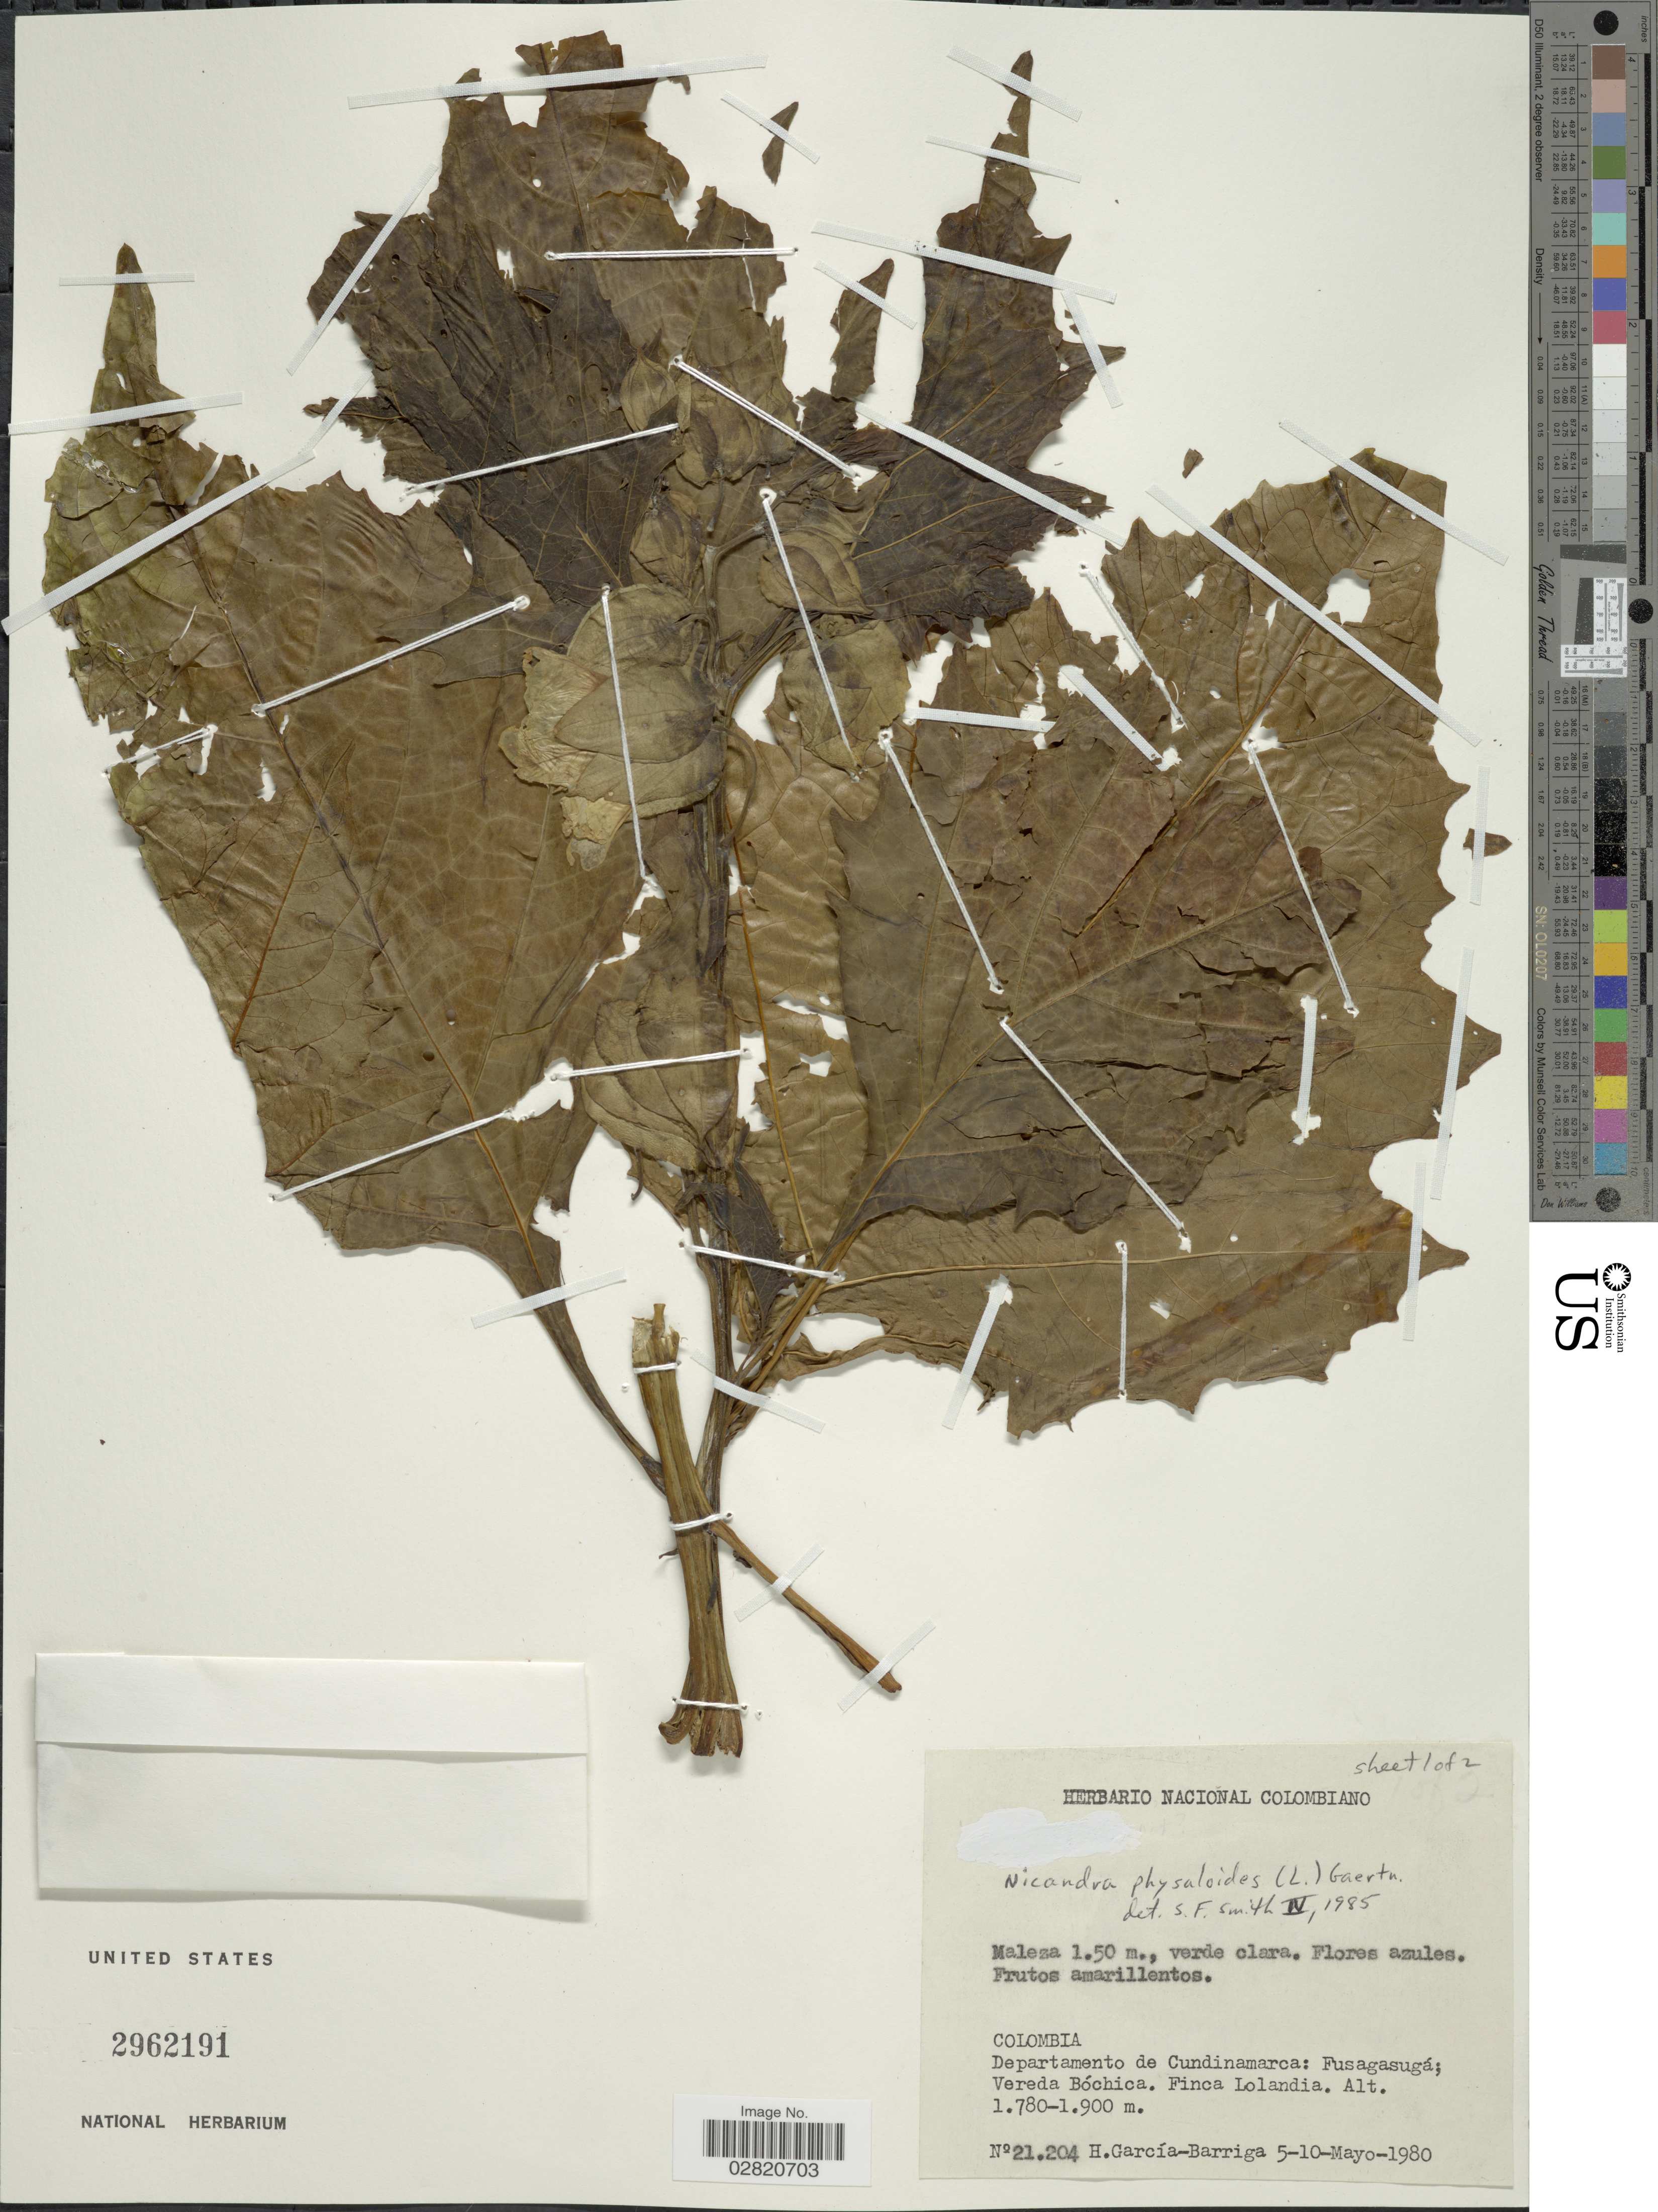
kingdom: Plantae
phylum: Tracheophyta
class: Magnoliopsida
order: Solanales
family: Solanaceae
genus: Nicandra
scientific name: Nicandra physalodes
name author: (L.) Gaertn.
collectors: H. García Barriga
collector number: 21204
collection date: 1980-05-05/1980-05-10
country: Colombia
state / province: Cundinamarca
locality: Departamento de Cundinamarca: Fusagasugá; Vereda Bóchica. Finca Lolandia.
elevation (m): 1780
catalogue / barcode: US 2962191